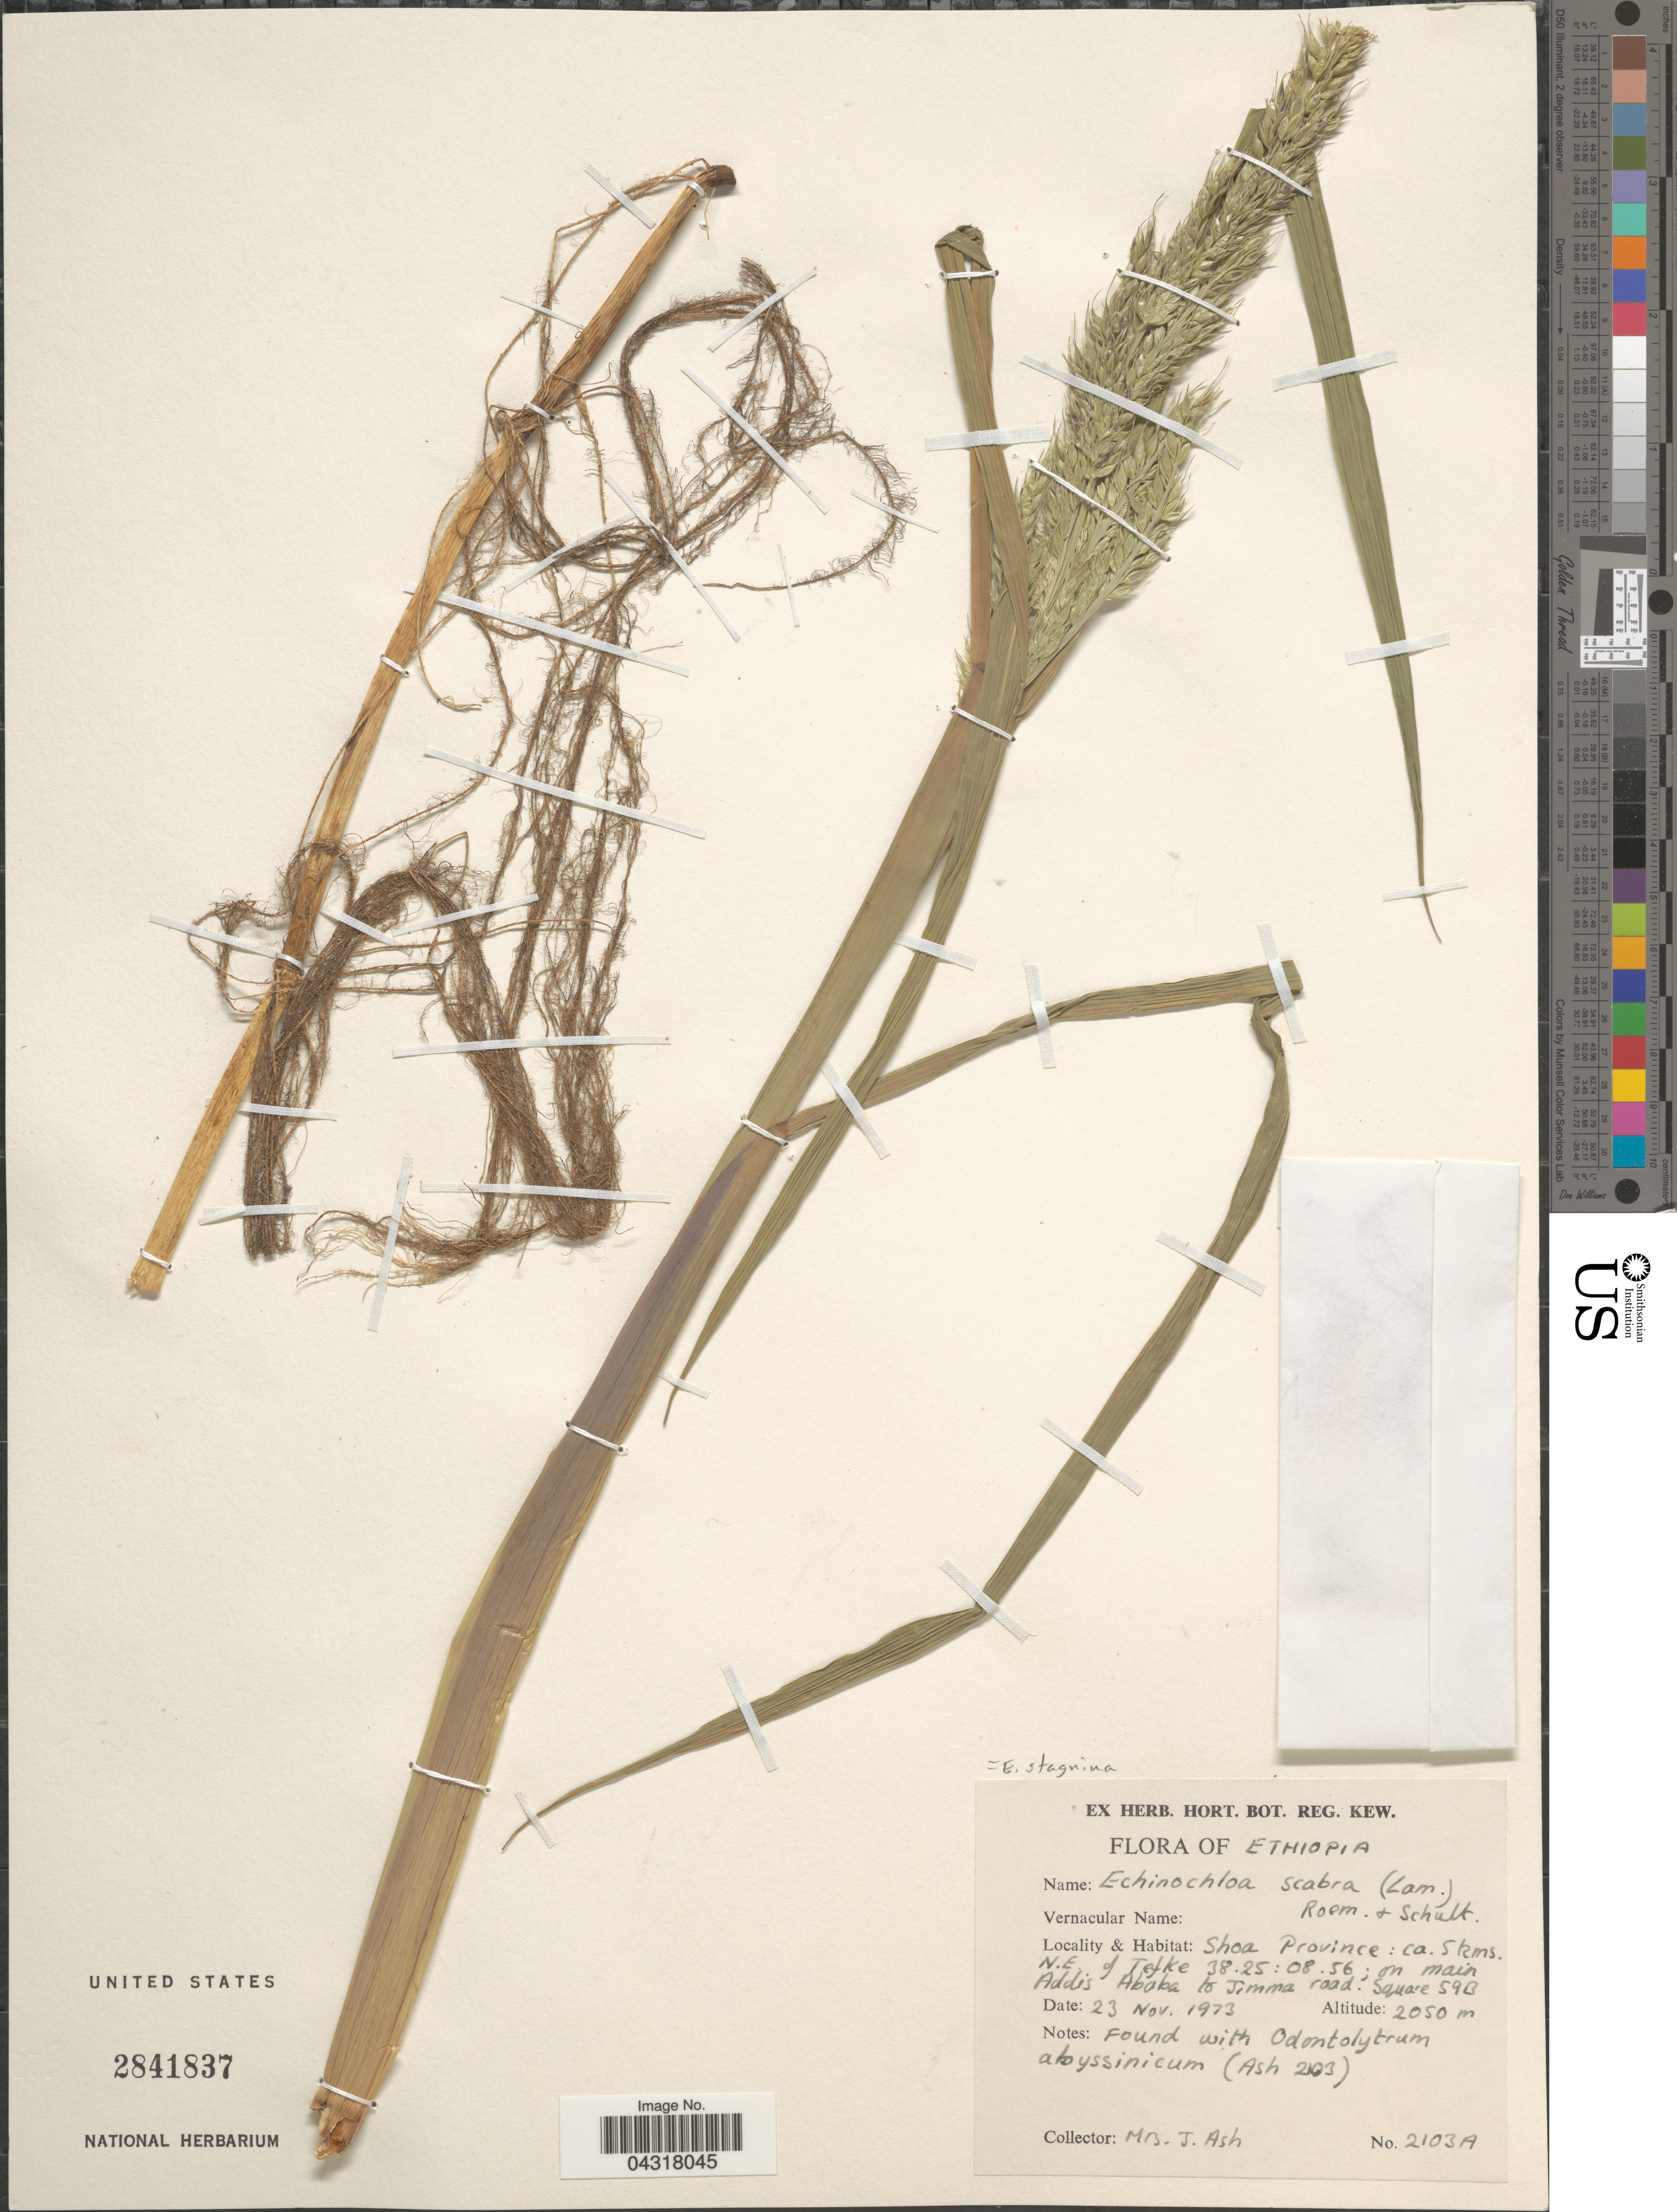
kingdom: Plantae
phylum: Tracheophyta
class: Liliopsida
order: Poales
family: Poaceae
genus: Echinochloa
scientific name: Echinochloa stagnina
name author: (Retz.) P. Beauv.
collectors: J. Ash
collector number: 2103A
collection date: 1973-11-23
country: Ethiopia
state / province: Addis Ababa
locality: Shoa Province: ca. 5 kms. N.E. of Tefke; on main Addis Ababa to Jimma road. Square 59B.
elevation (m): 2050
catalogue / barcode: US 2841837